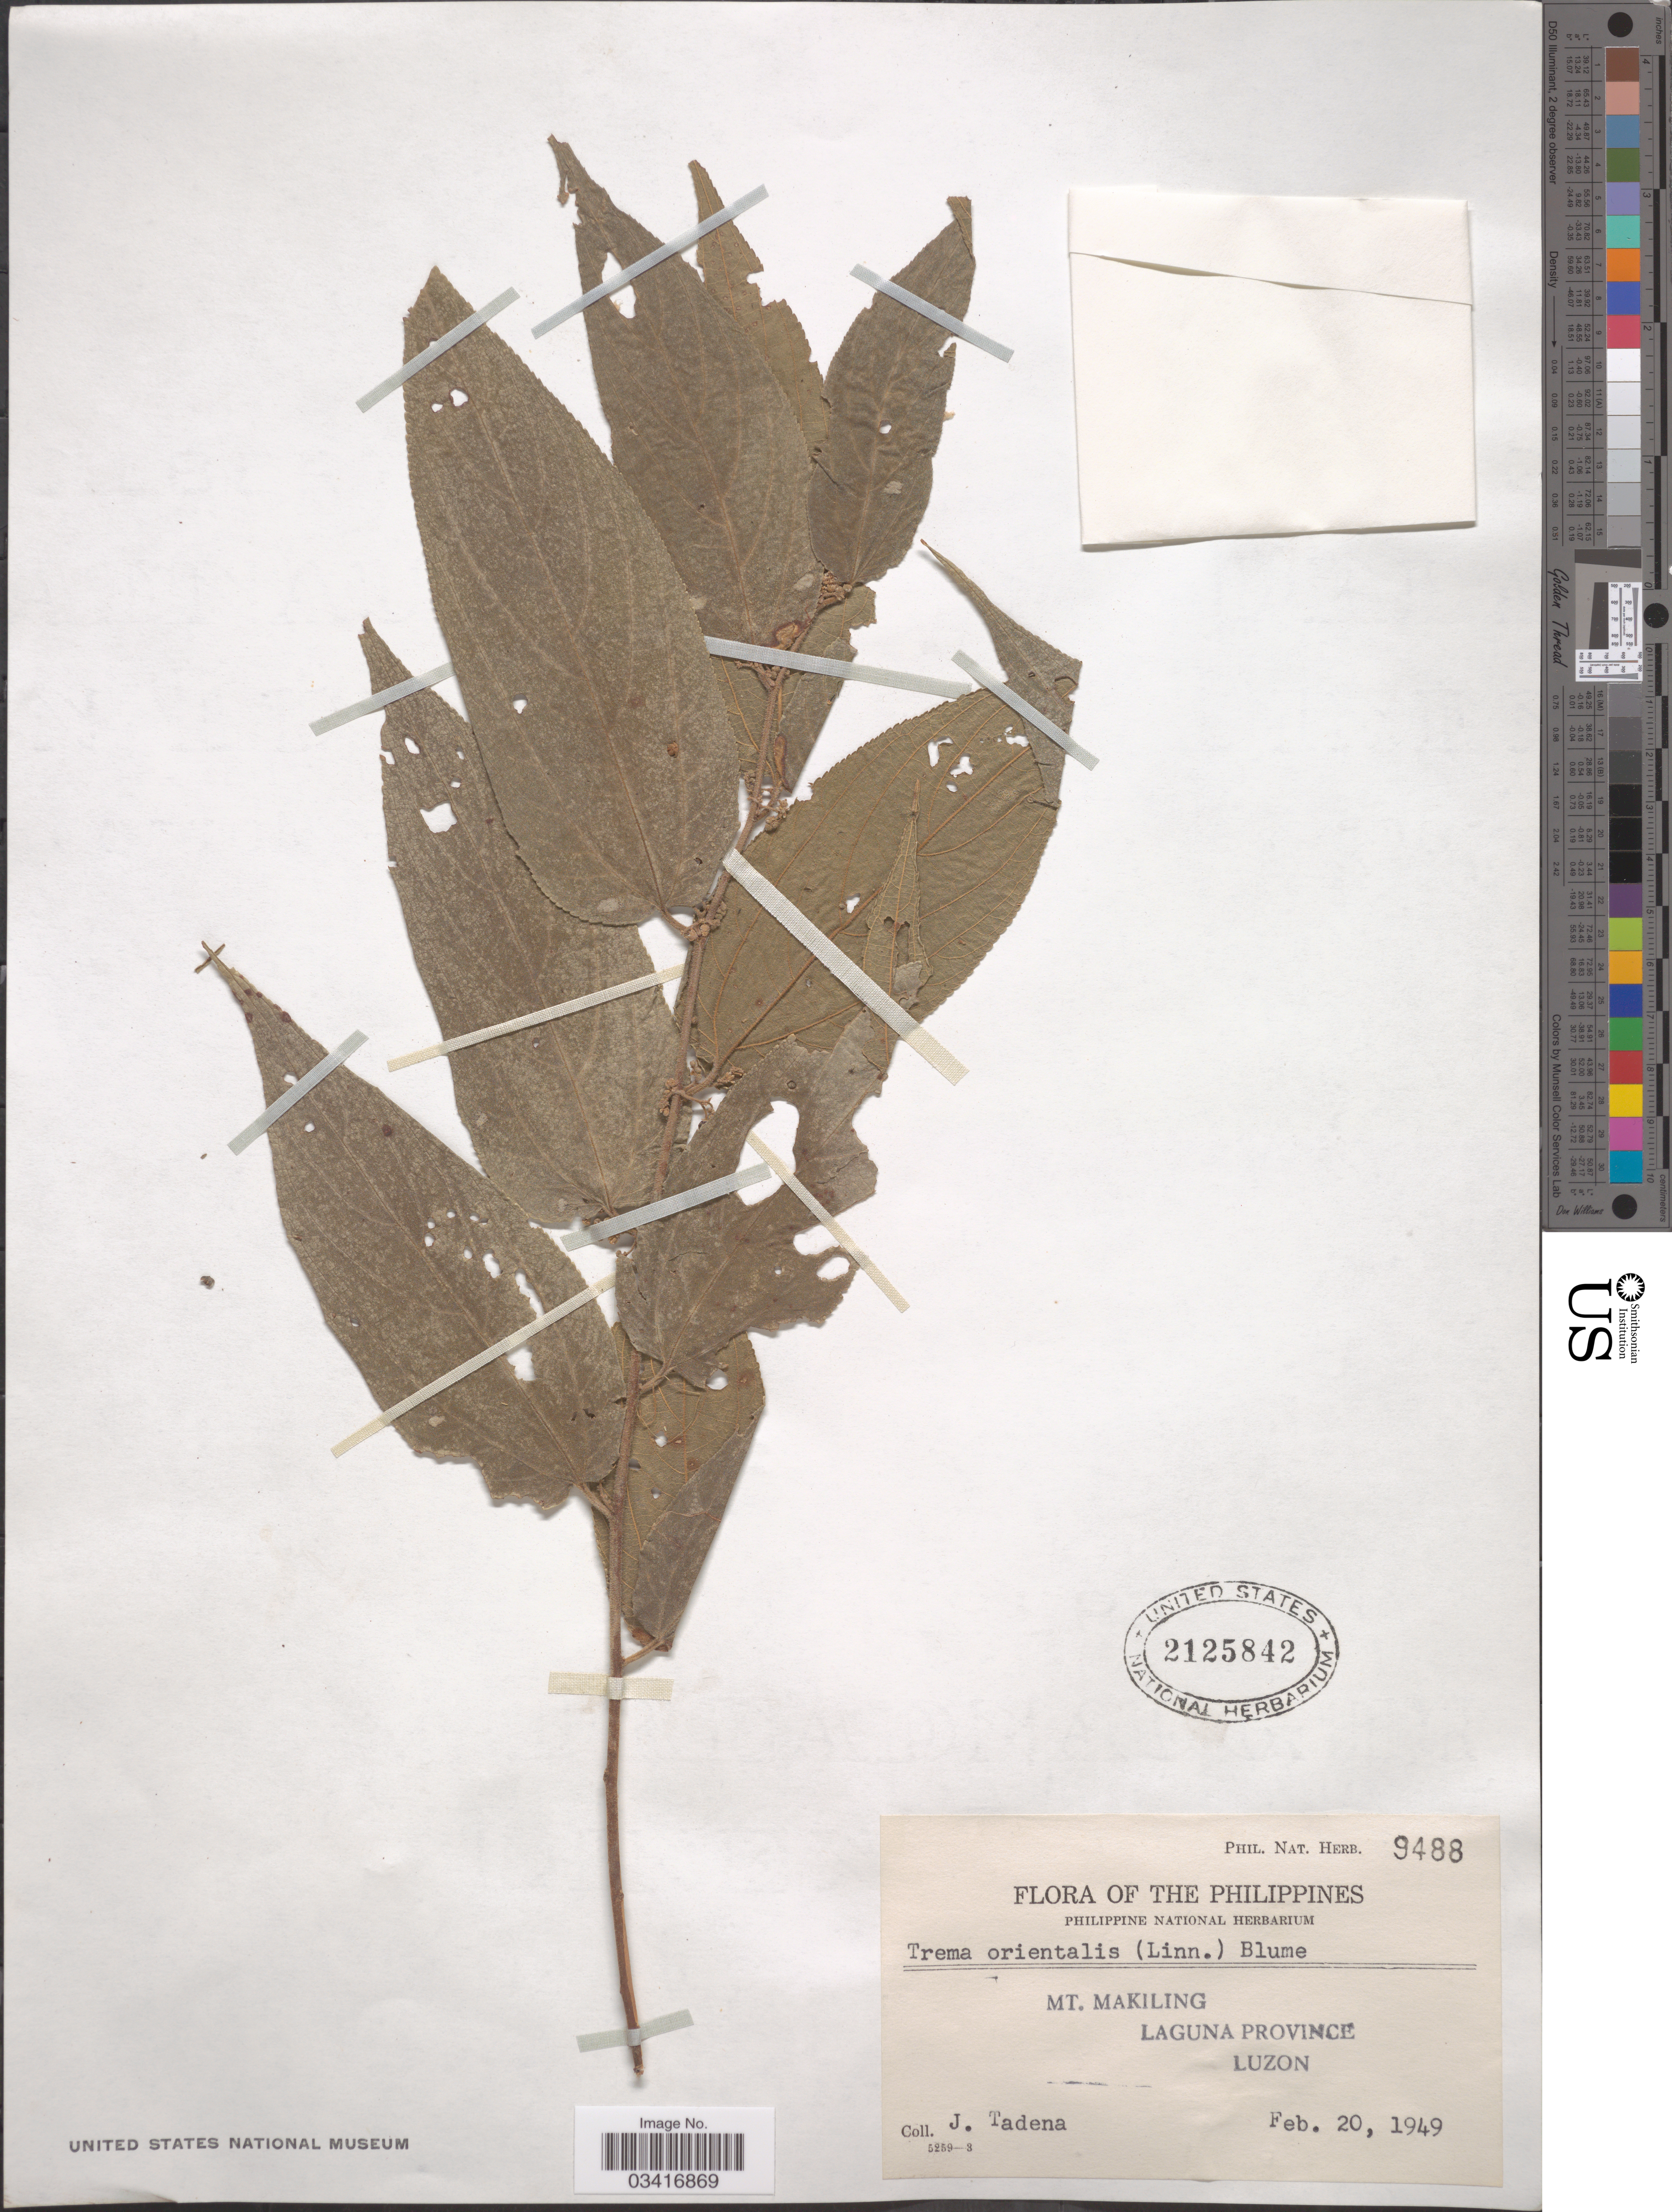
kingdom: Plantae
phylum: Tracheophyta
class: Magnoliopsida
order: Rosales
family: Cannabaceae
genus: Trema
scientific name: Trema orientale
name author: (L.) Blume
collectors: J. Tadena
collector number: Phil. Nat. Herb. 9488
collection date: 1949-02-20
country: Philippines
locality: Mt. Makiling. Laguna Province. Luzon.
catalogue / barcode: US 2125842